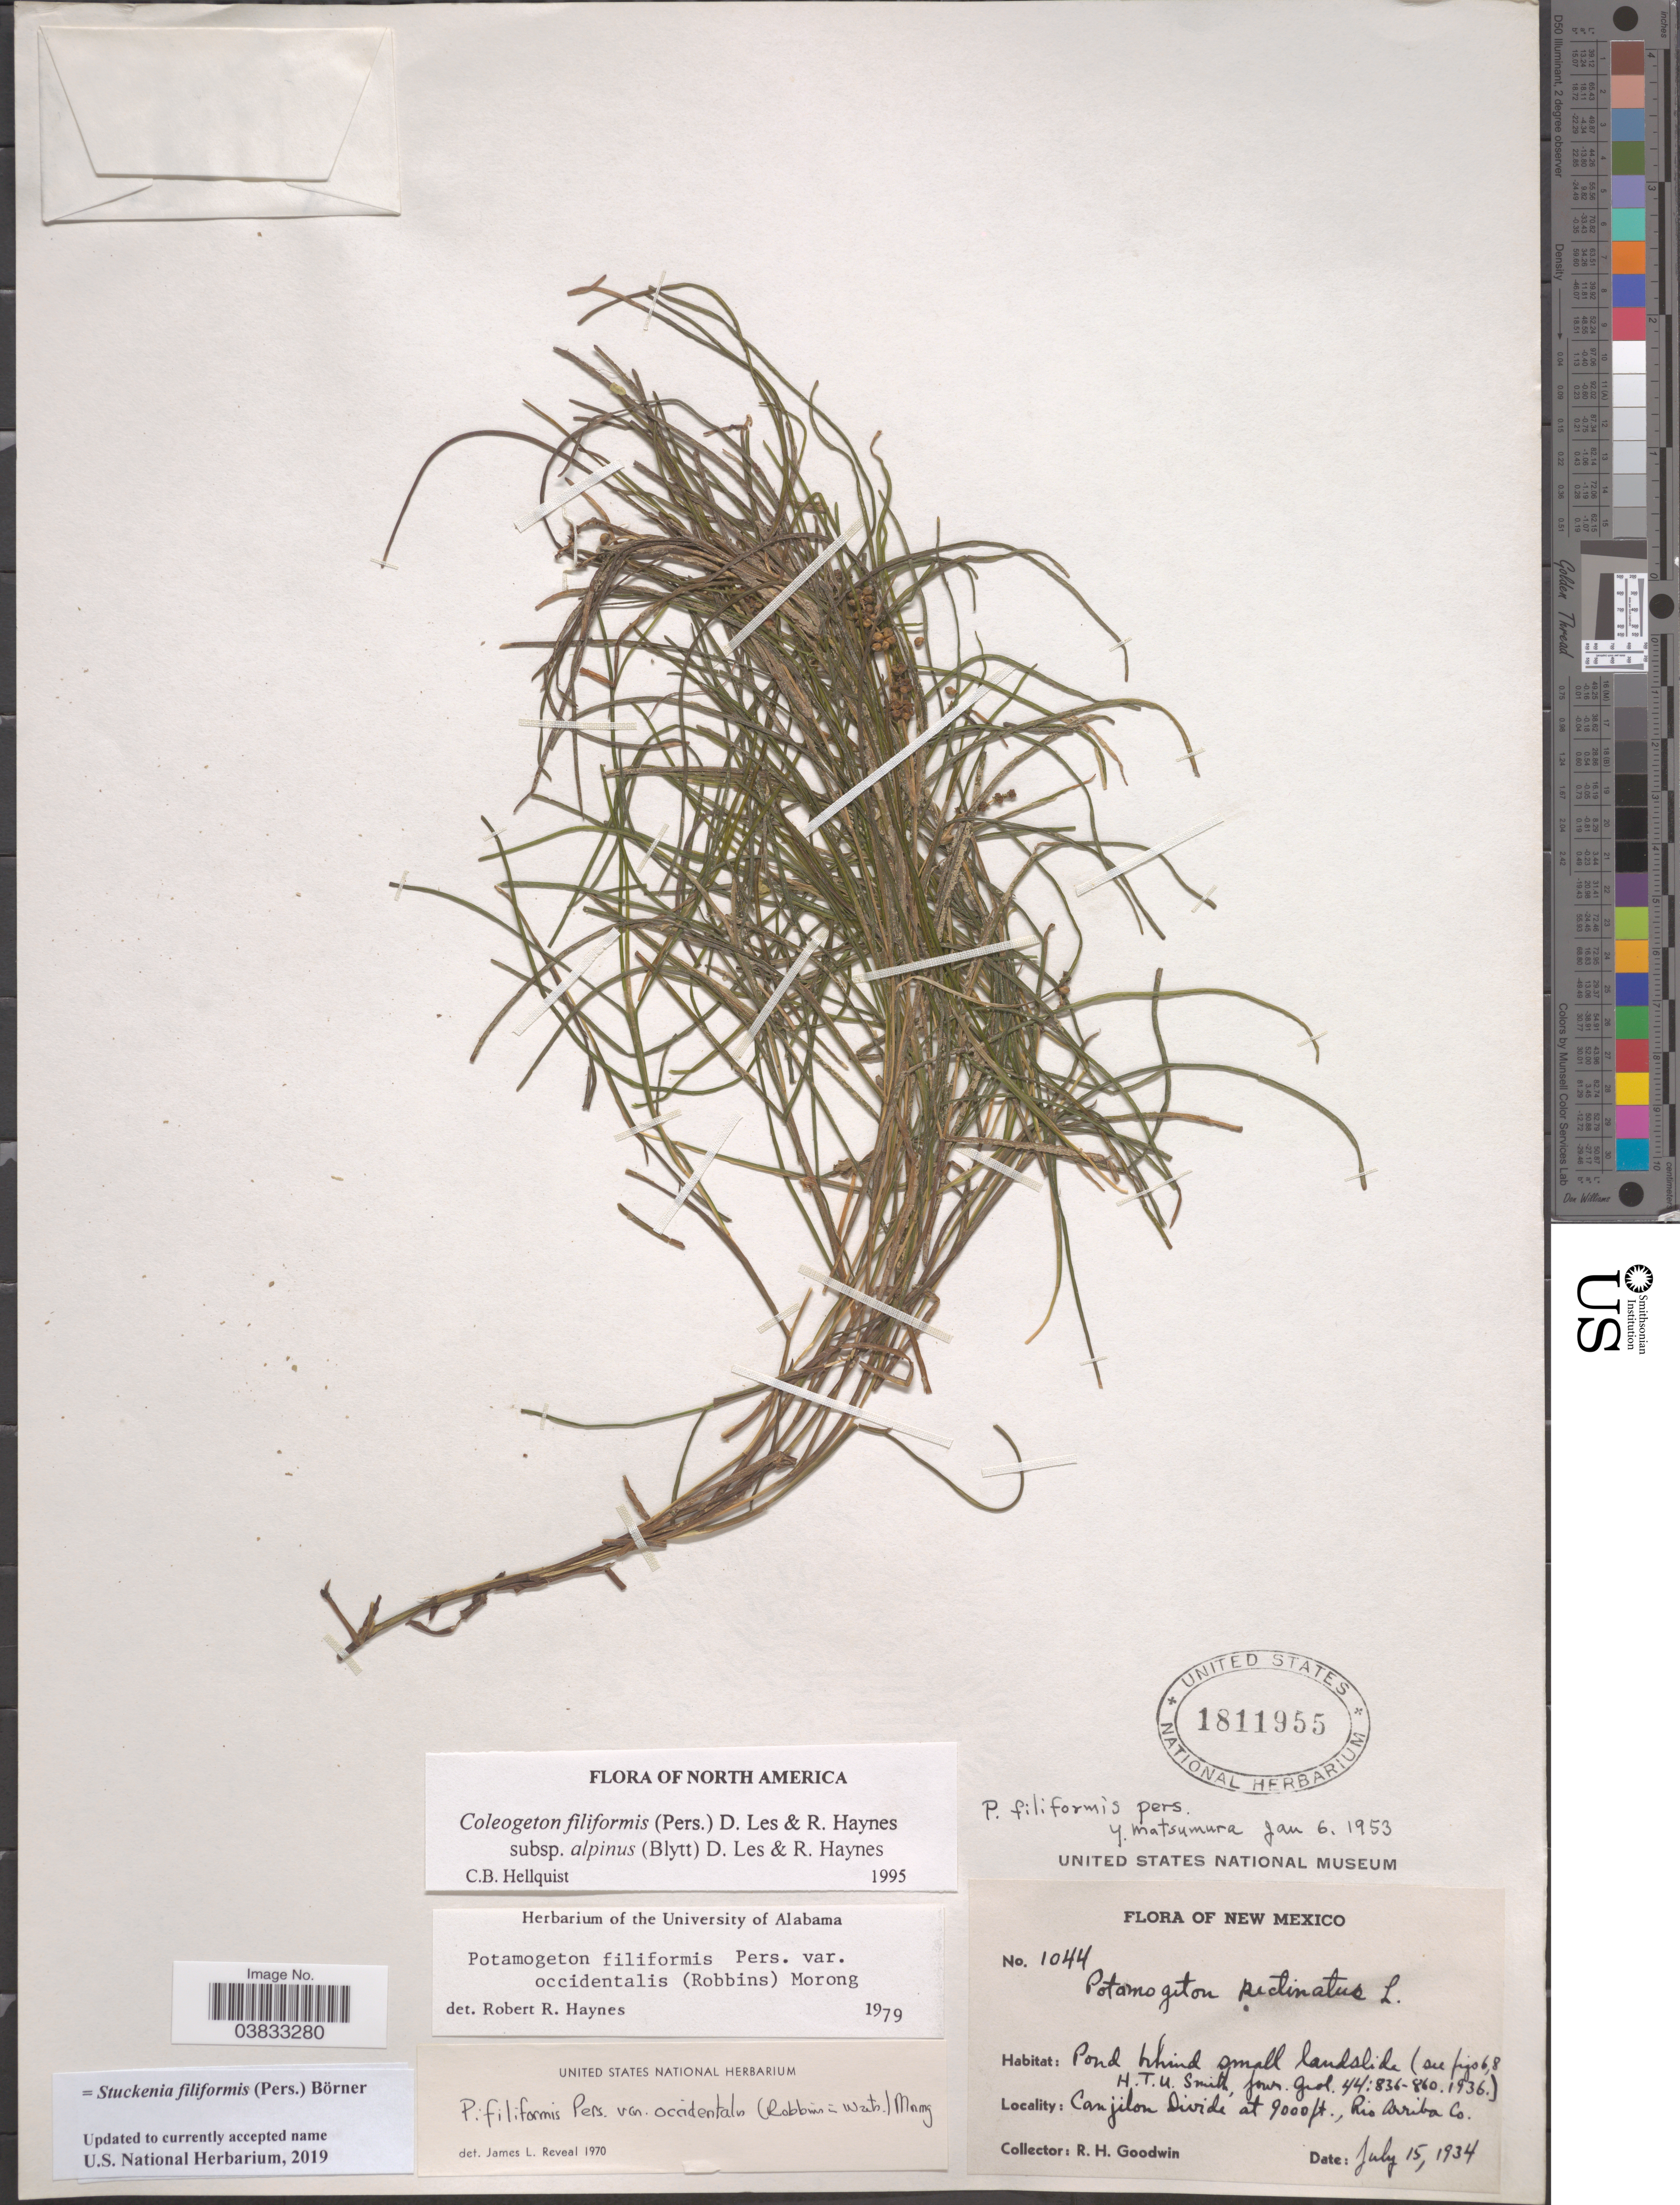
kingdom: Plantae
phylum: Tracheophyta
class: Liliopsida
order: Alismatales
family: Potamogetonaceae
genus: Stuckenia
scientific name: Stuckenia filiformis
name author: (Pers.) Börner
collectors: R. Goodwin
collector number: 1044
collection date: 1934-07-15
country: United States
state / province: New Mexico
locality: Canjilon Divide, Rio Arriba Co.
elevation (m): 2743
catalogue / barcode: US 1811955